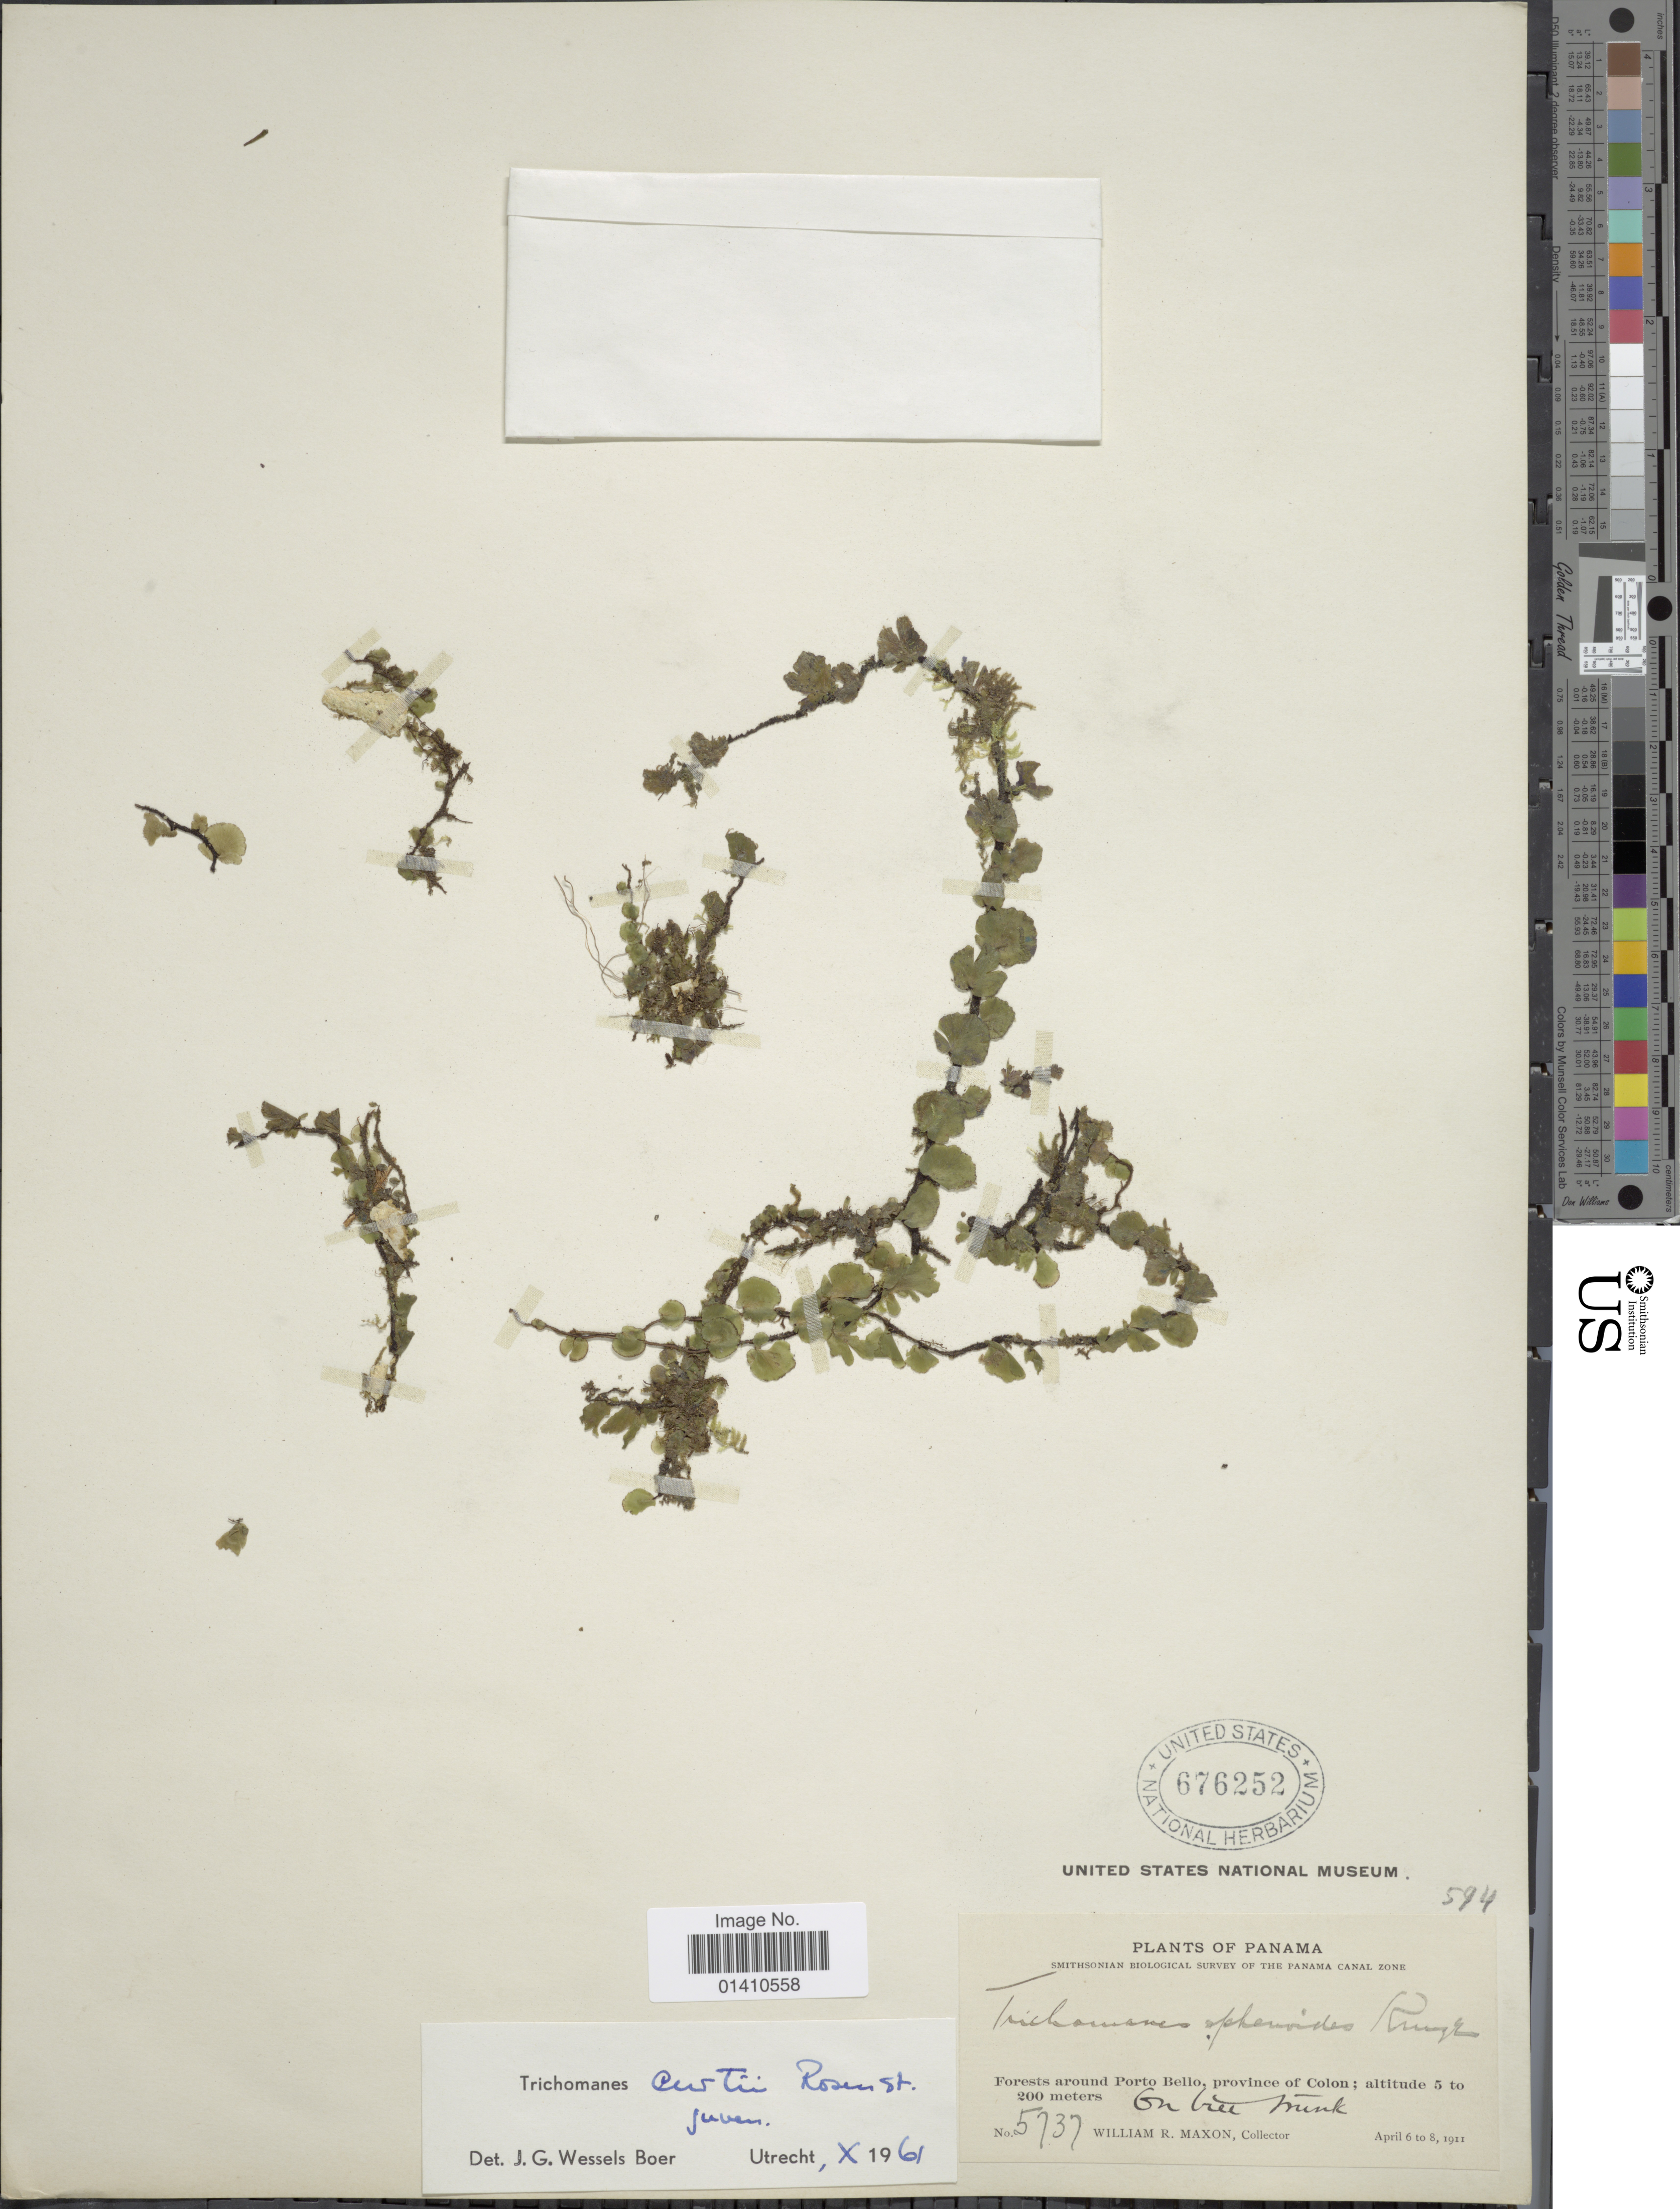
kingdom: Plantae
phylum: Tracheophyta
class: Polypodiopsida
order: Hymenophyllales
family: Hymenophyllaceae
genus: Didymoglossum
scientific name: Didymoglossum curtii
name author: (Rosenst.) Pic. Serm.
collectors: W. R. Maxon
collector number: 5737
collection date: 1911-04-06/1911-04-08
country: Panama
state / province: Colón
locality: Forests around Porto Bello, province of Colon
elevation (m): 5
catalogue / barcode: US 676252